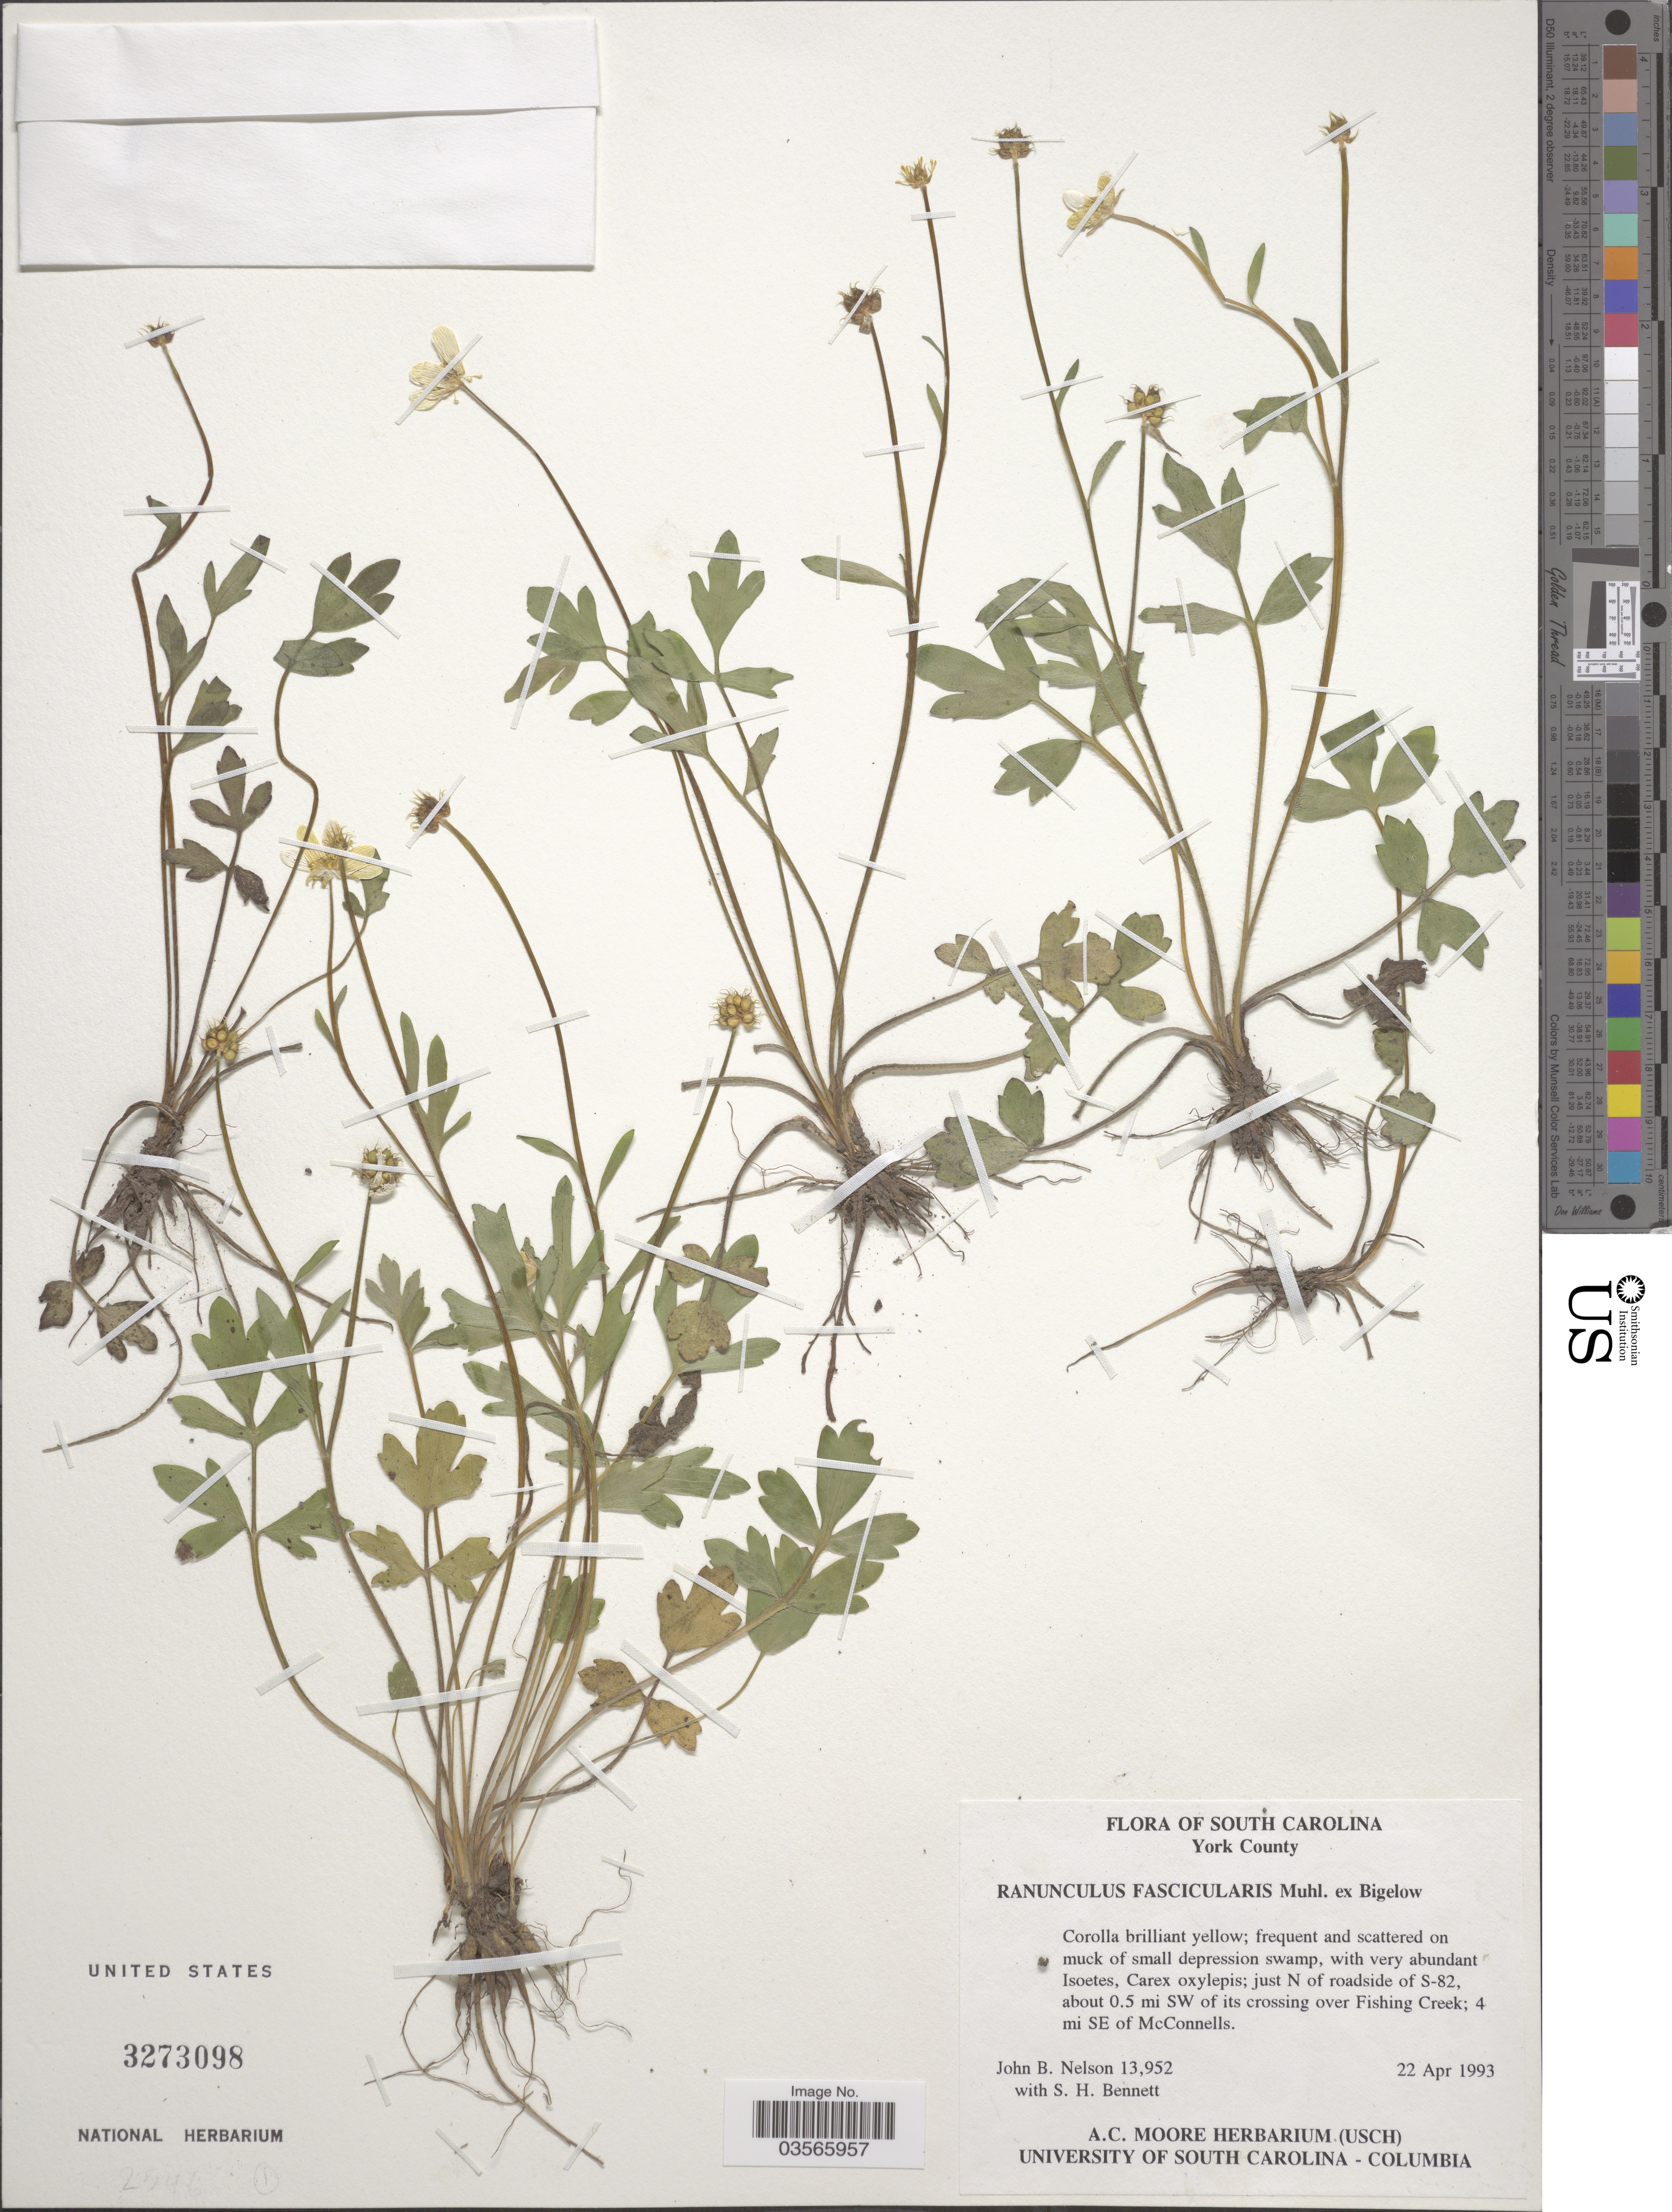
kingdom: Plantae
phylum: Tracheophyta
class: Magnoliopsida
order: Ranunculales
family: Ranunculaceae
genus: Ranunculus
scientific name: Ranunculus fascicularis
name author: Muhl. ex Bigelow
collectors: J. Nelson & S. Bennett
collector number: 13952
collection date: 1993-04-22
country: United States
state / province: South Carolina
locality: York County. Just N of roadside of S-82, about 0.5 mi SW of its crossing over Fishing Creek; 4 mi SE of McConnells.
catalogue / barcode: US 3273098